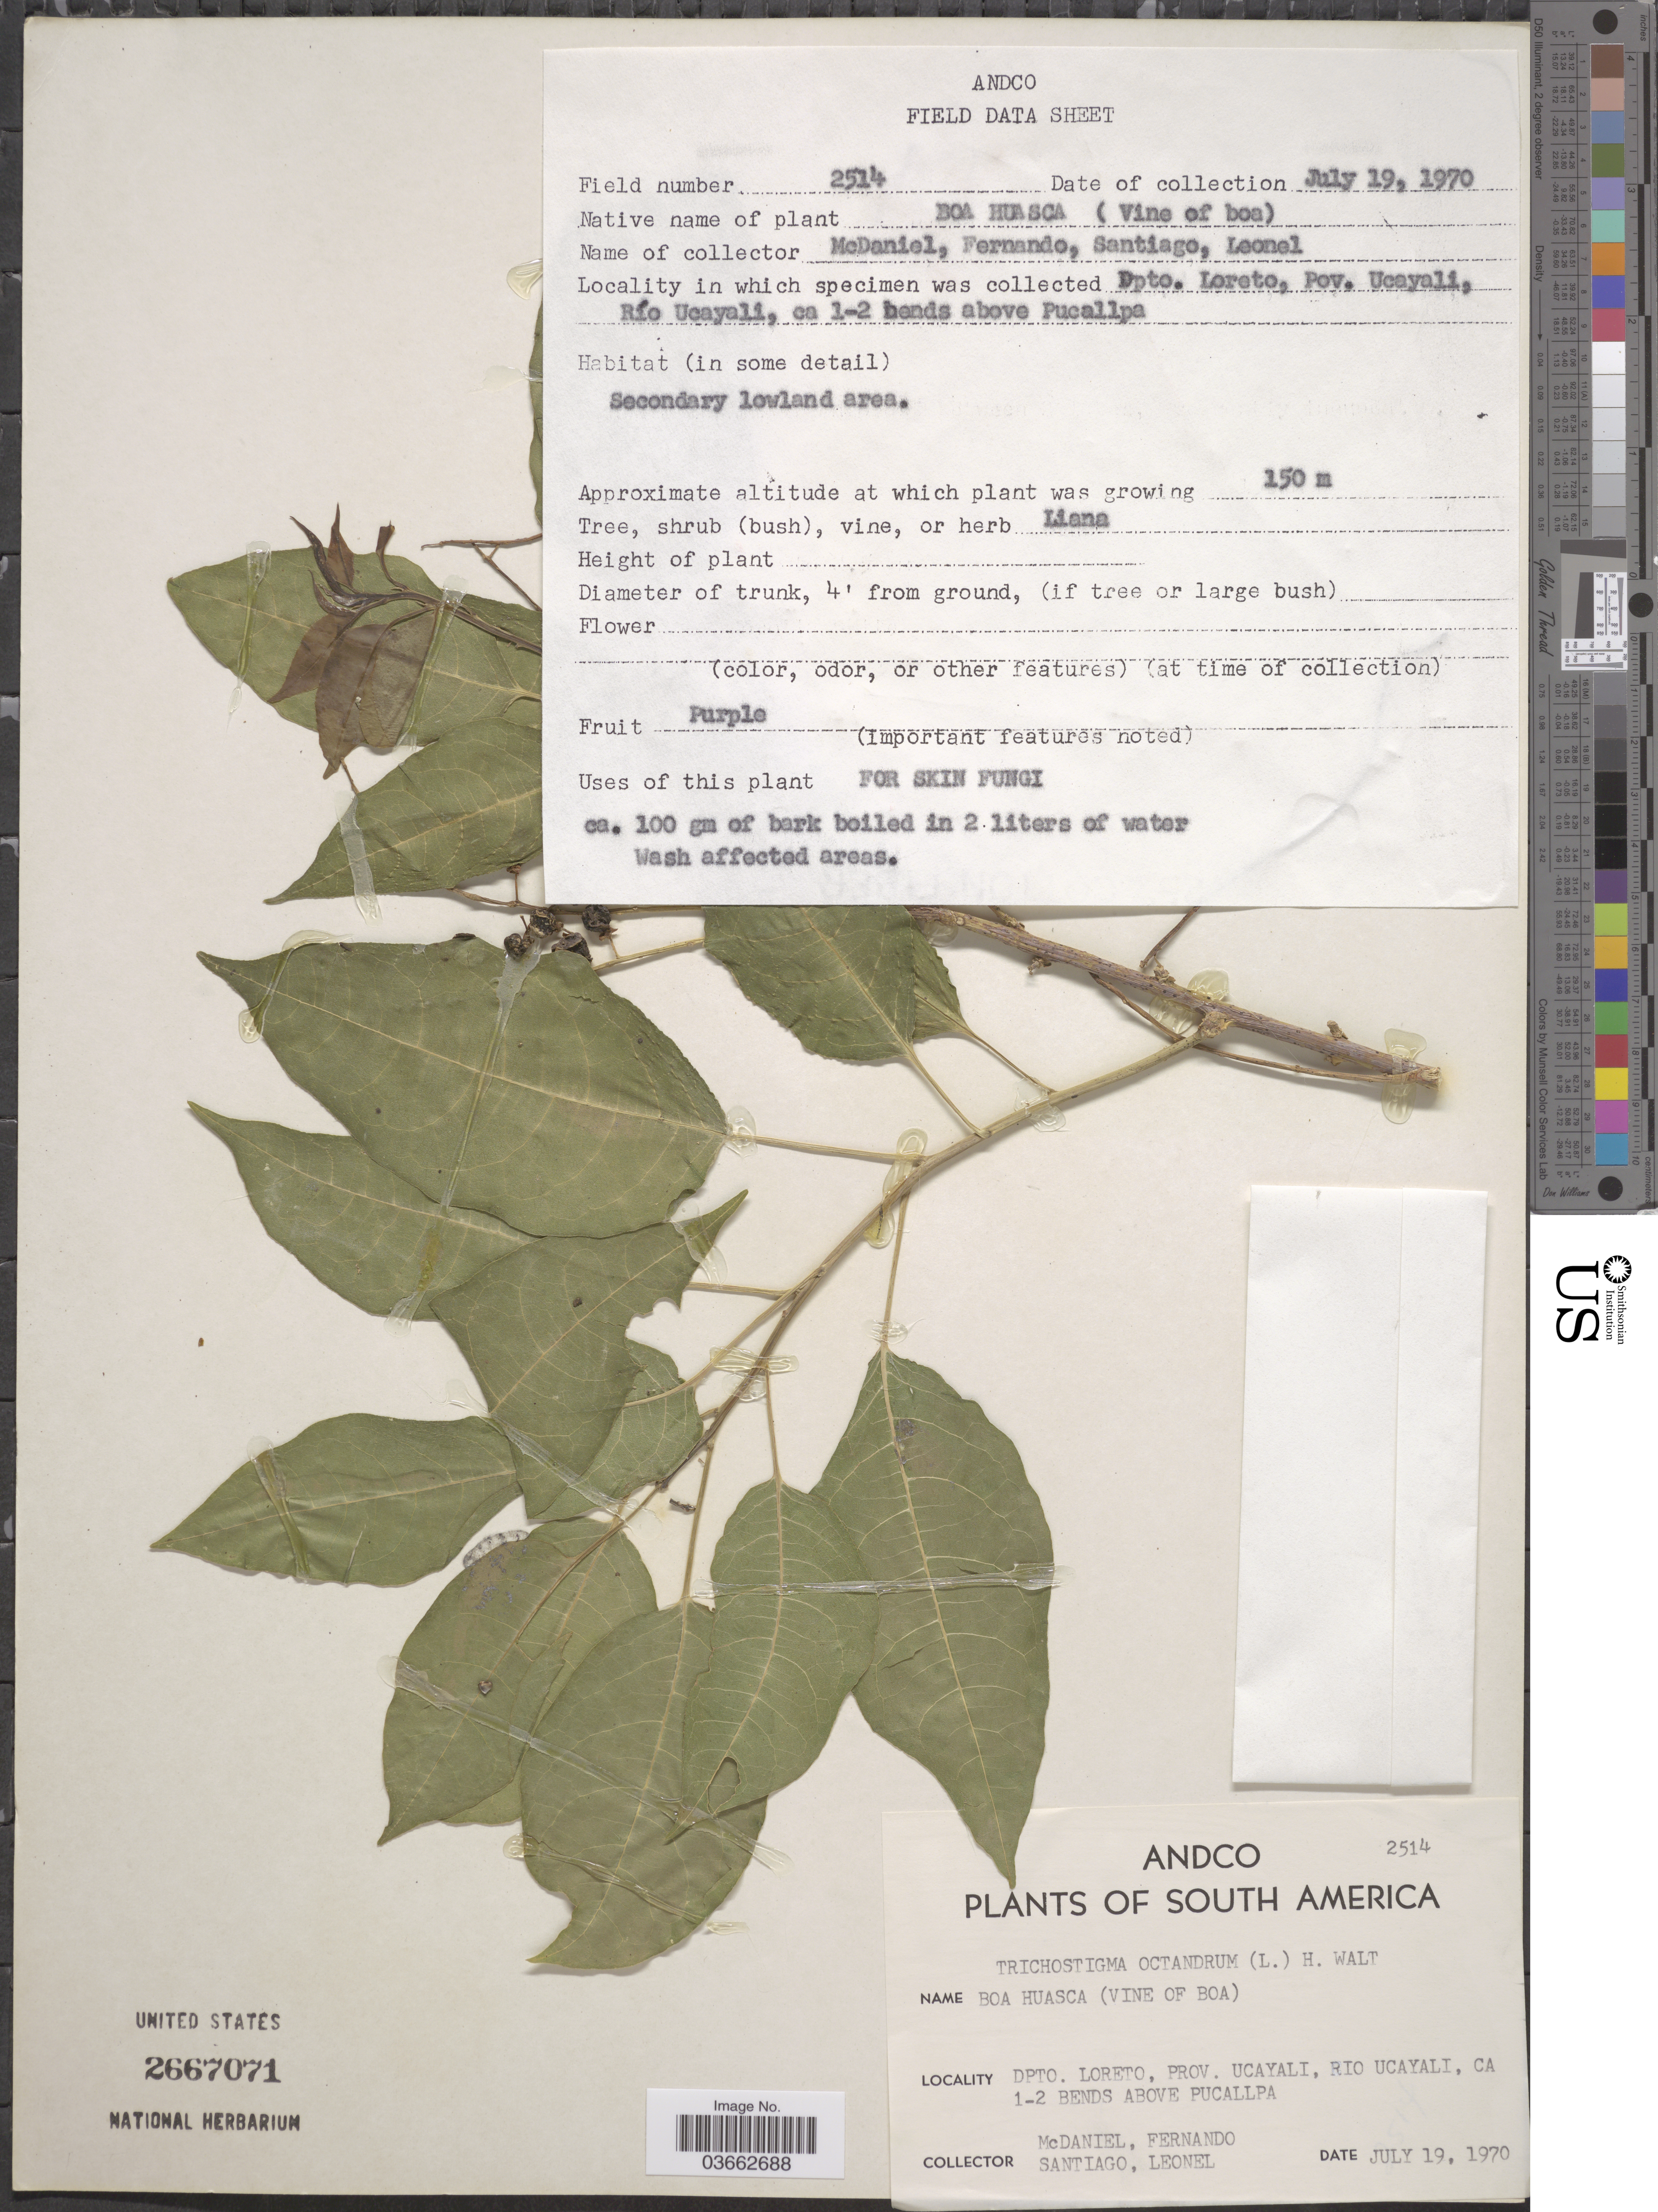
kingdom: Plantae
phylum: Tracheophyta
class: Magnoliopsida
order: Caryophyllales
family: Phytolaccaceae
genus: Trichostigma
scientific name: Trichostigma octandrum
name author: (L.) H. Walter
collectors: -- McDaniel, -- Fernando, -. Santiago & -- Leonel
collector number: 2514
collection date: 1970-07-19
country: Peru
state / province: Loreto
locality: Dpto. Loreto, Prov. Ucayali, Rio Ucayali, ca 1-2 bends above Pucallpa.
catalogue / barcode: US 2667071